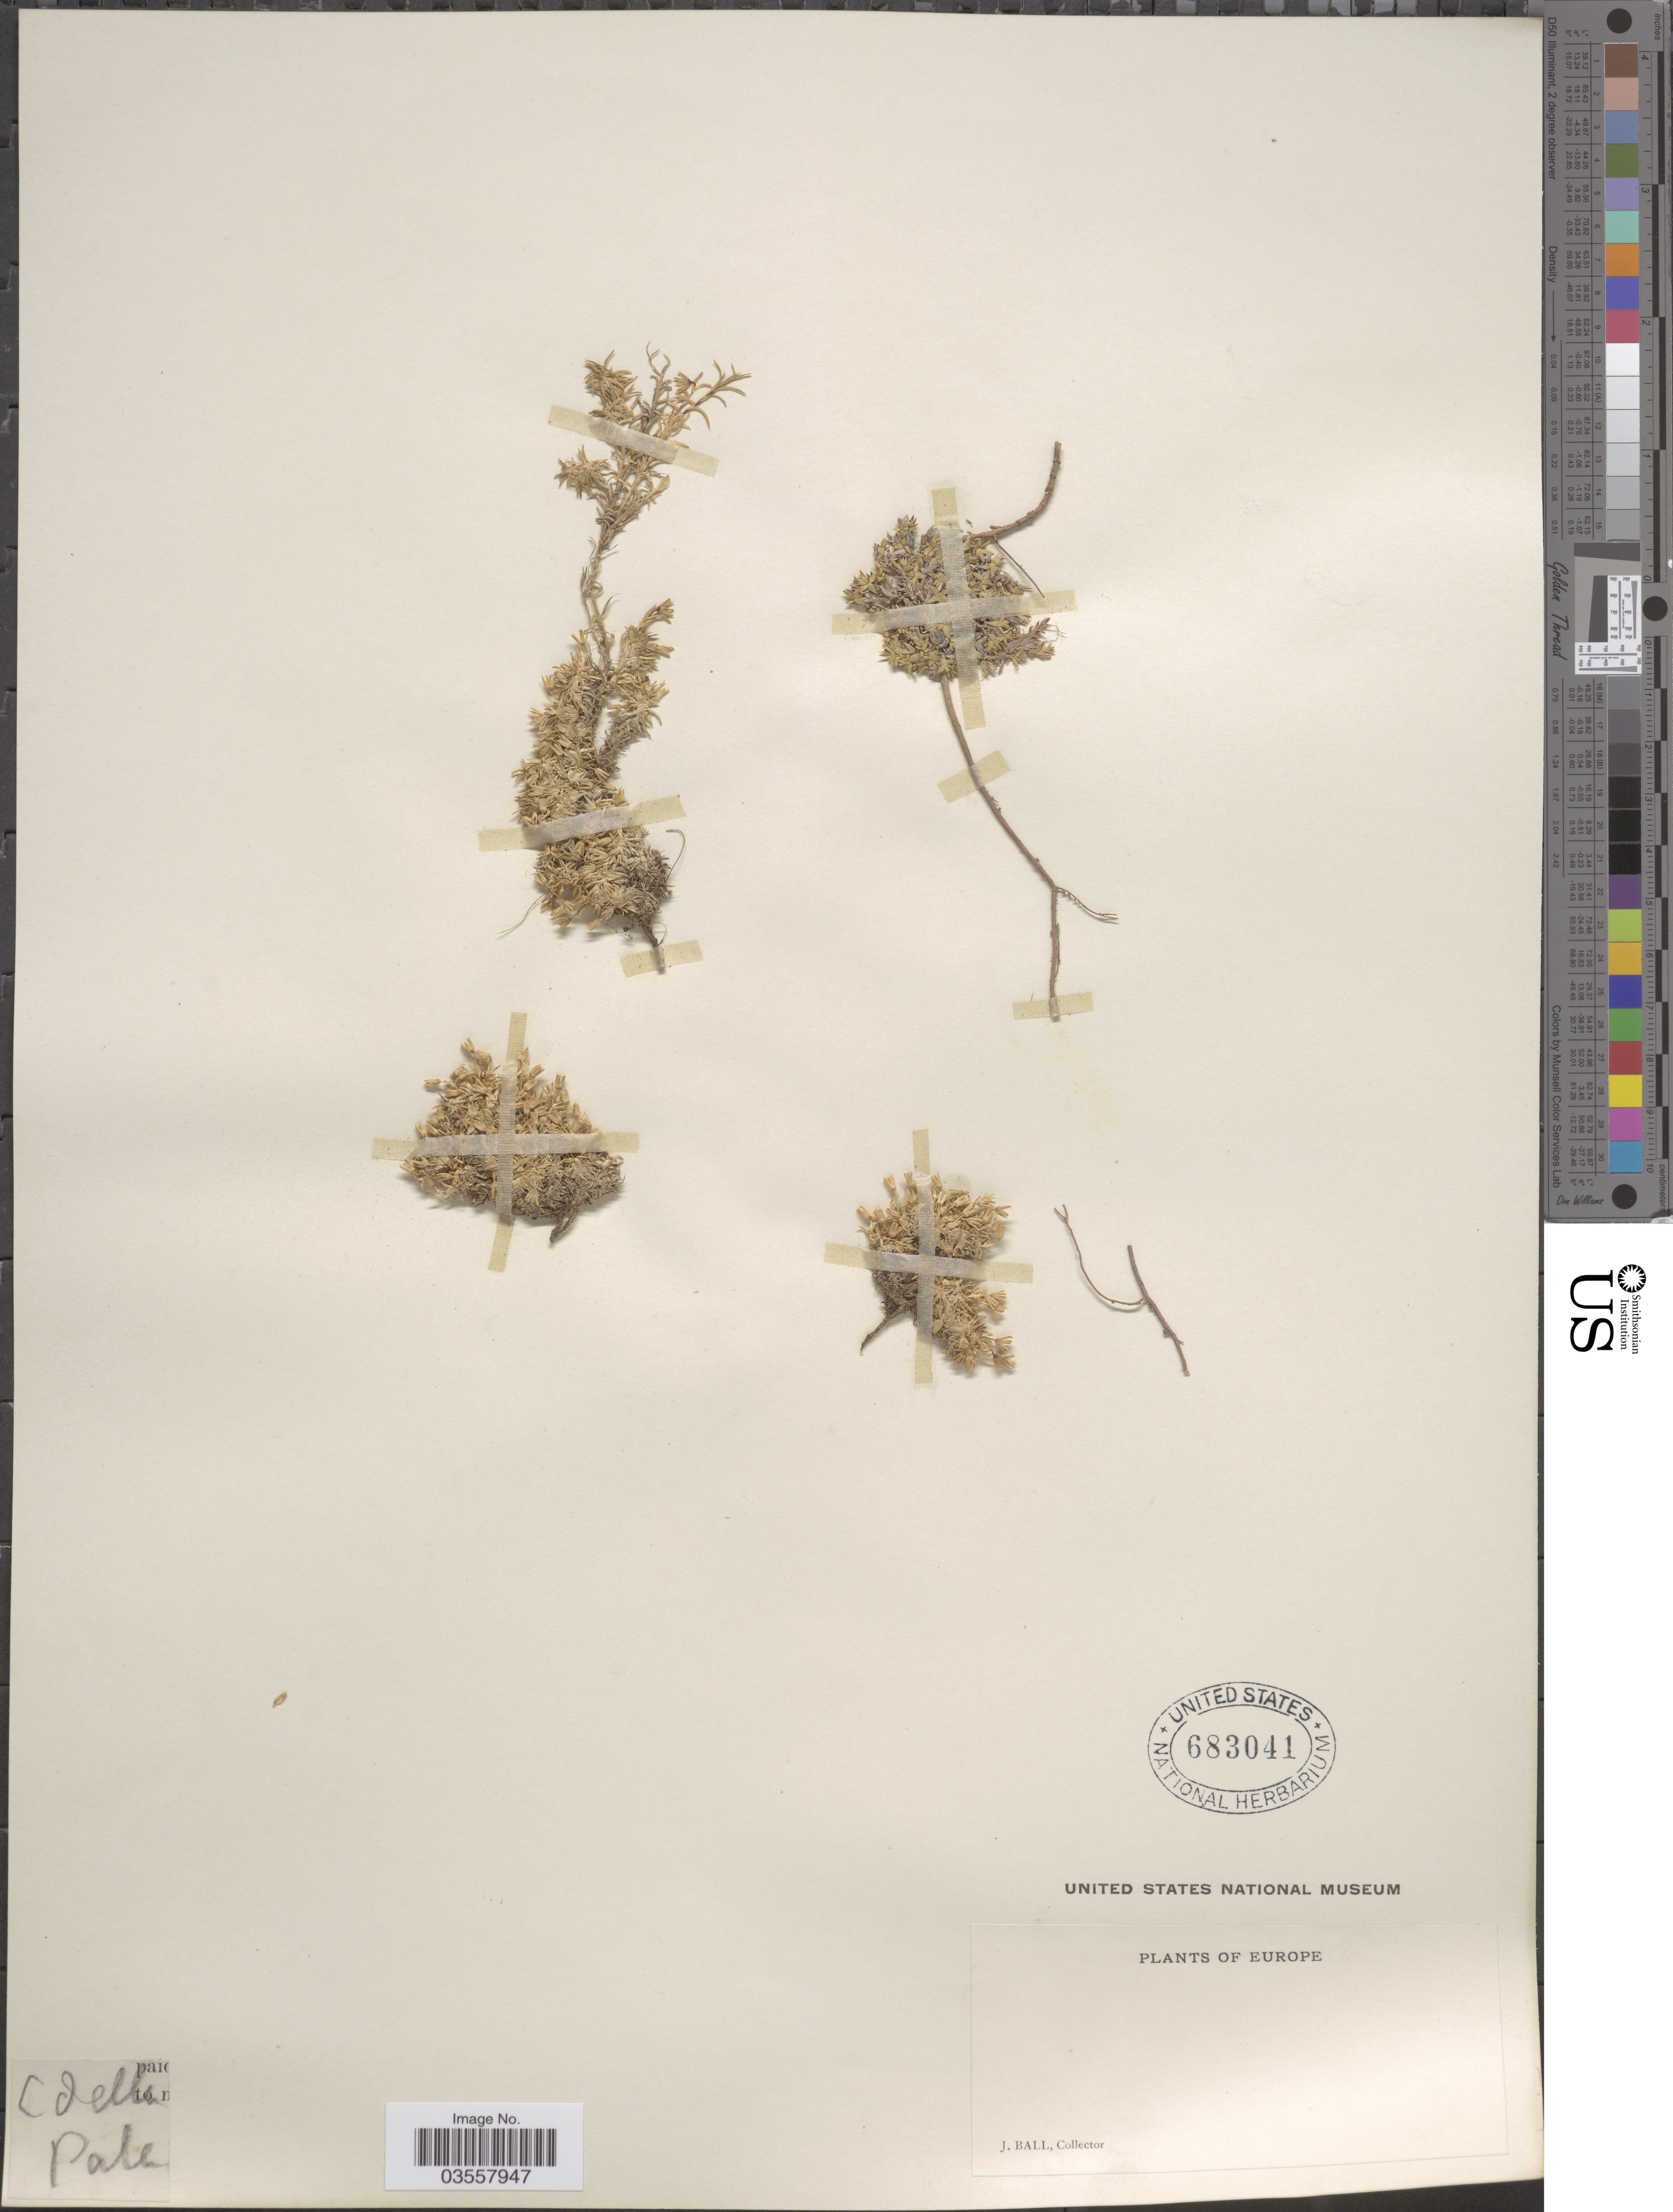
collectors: J. Ball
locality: Europe.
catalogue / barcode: US 683041